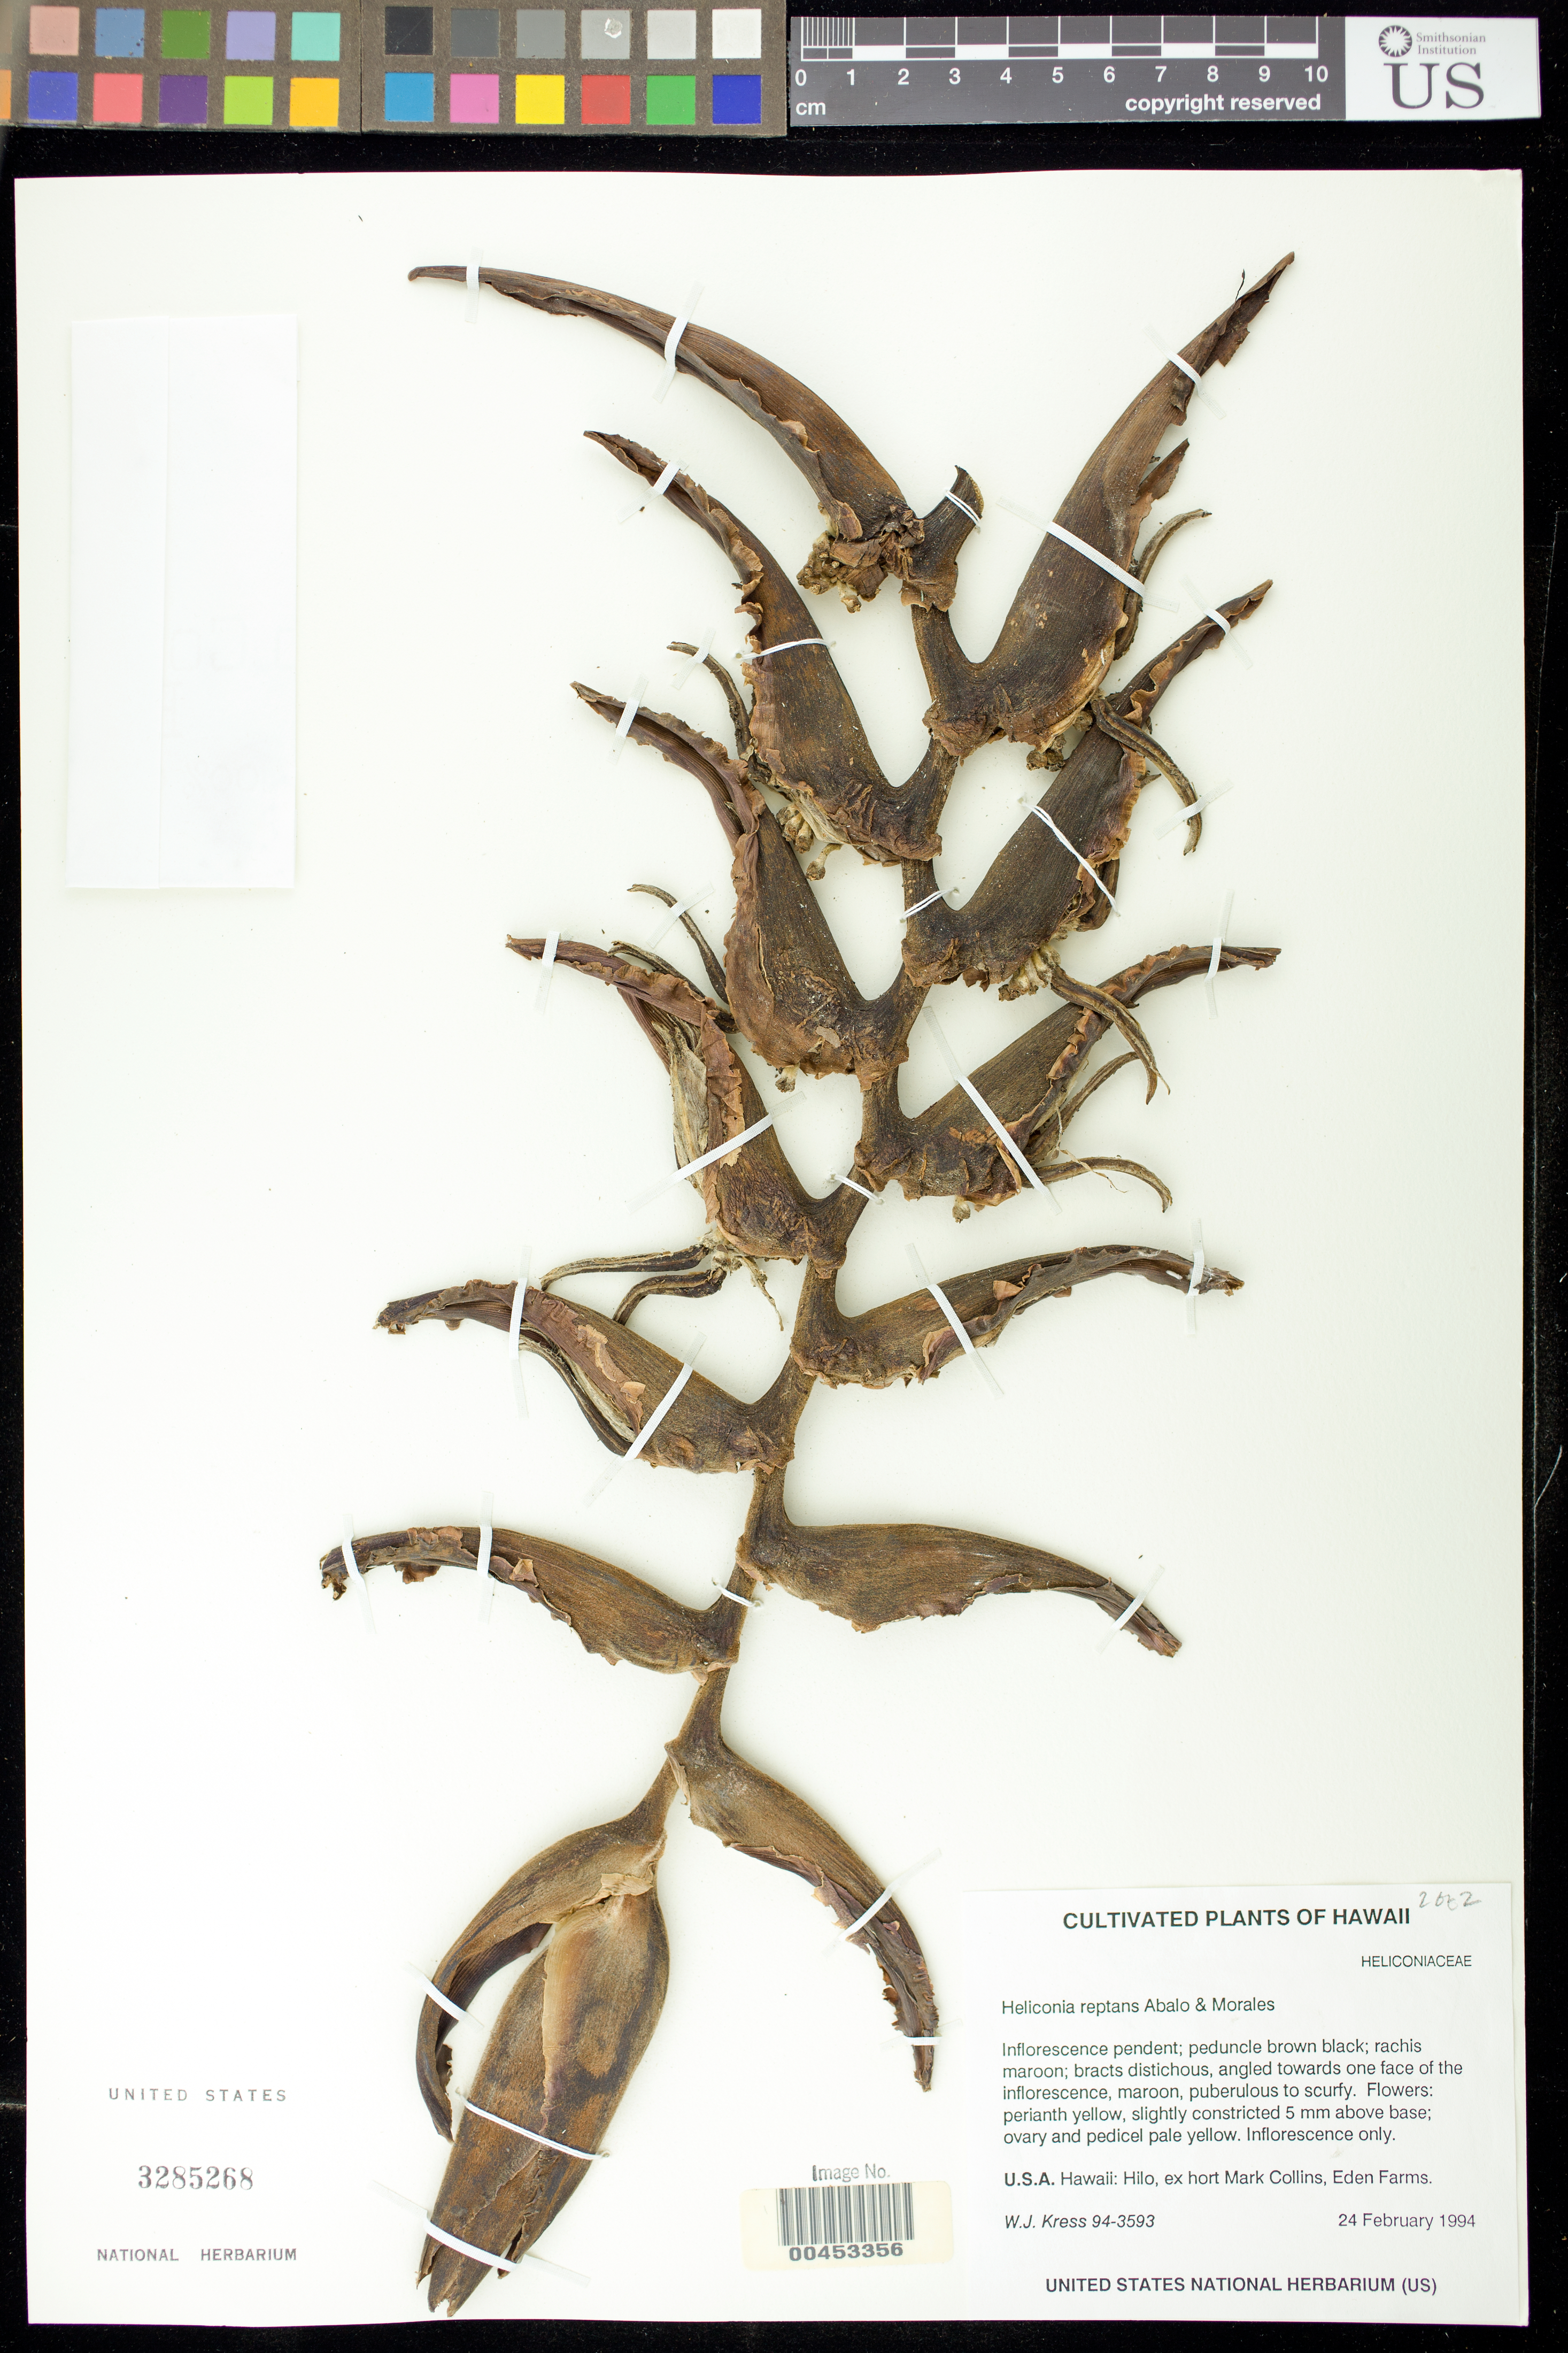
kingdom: Plantae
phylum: Tracheophyta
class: Liliopsida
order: Zingiberales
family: Heliconiaceae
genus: Heliconia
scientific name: Heliconia reptans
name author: Abalo & G. Morales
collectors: W. J. Kress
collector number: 94-3593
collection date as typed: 24 Feb 1994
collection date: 1994-02-24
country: United States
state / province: Hawaii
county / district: Hawaii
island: Hawaii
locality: Hilo, ex hort Mark Collins, Eden Farms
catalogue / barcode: US 3285268